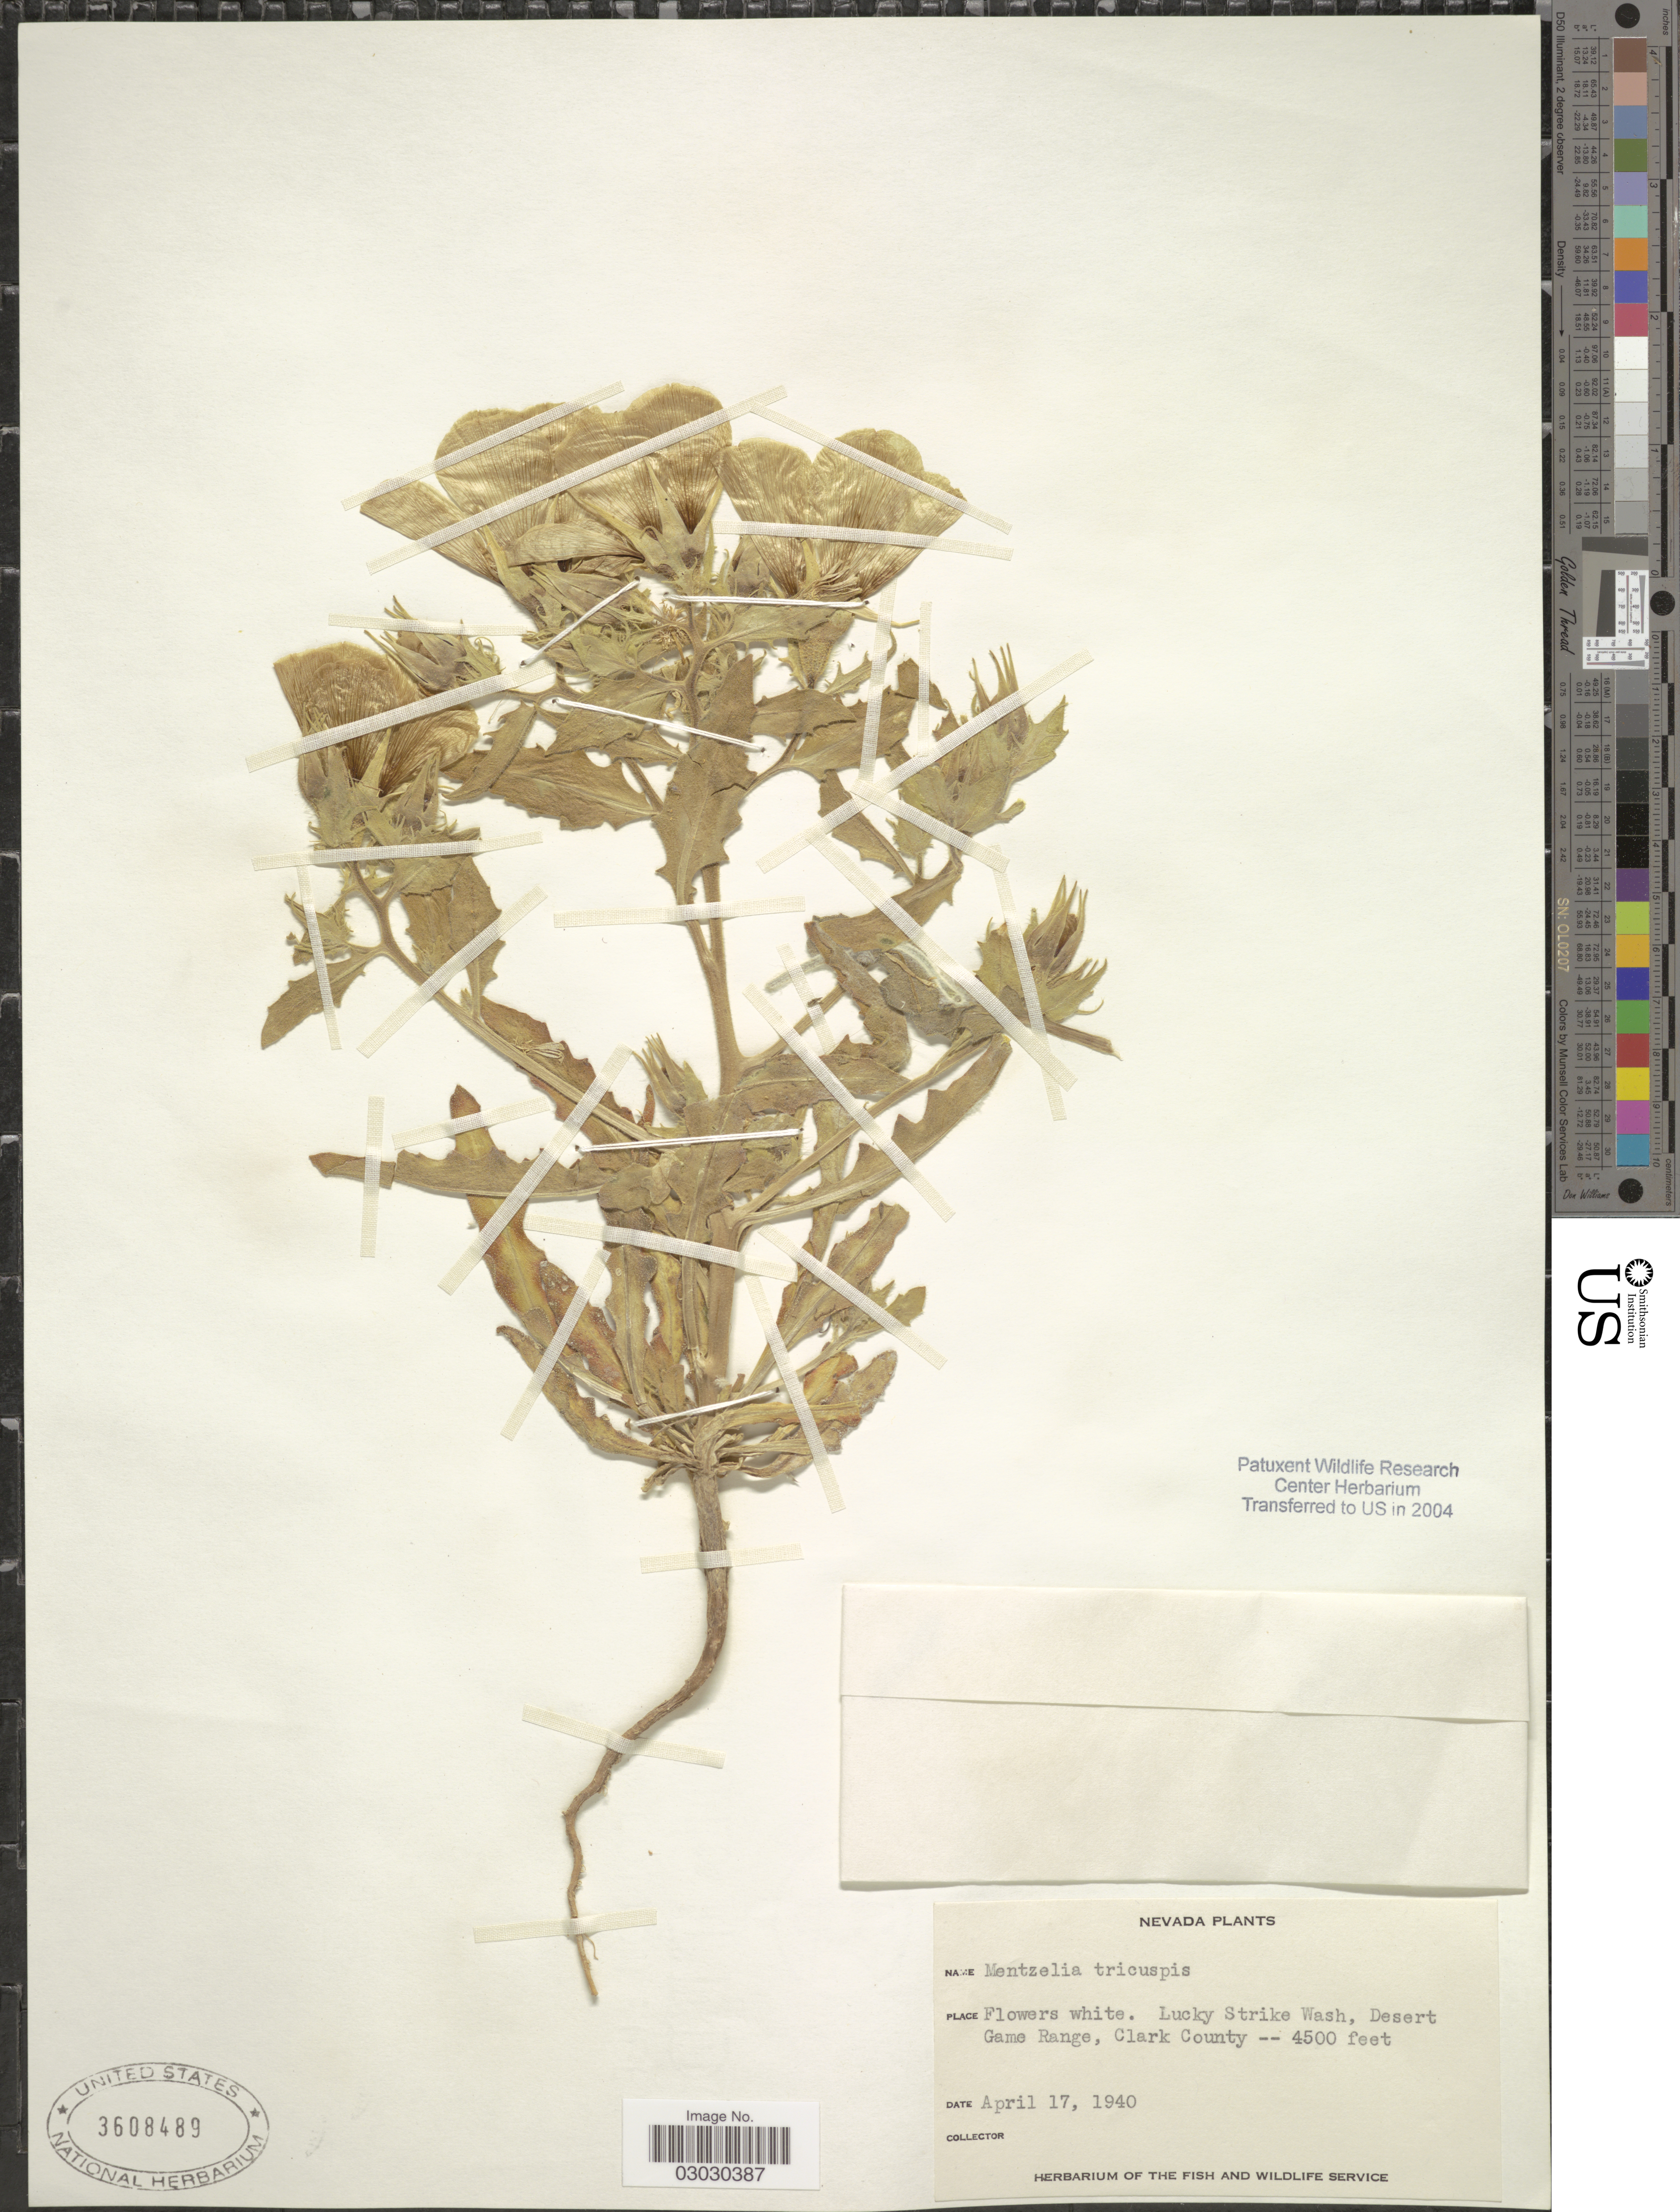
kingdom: Plantae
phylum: Tracheophyta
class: Magnoliopsida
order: Cornales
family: Loasaceae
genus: Mentzelia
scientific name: Mentzelia tricuspis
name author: A. Gray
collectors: Ex herb. Fish and Wildlife Service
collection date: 1940-04-17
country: United States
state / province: Nevada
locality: Lucky Strike Wash, Desert Game Range, Clark County.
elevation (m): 1372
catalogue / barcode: US 3608489